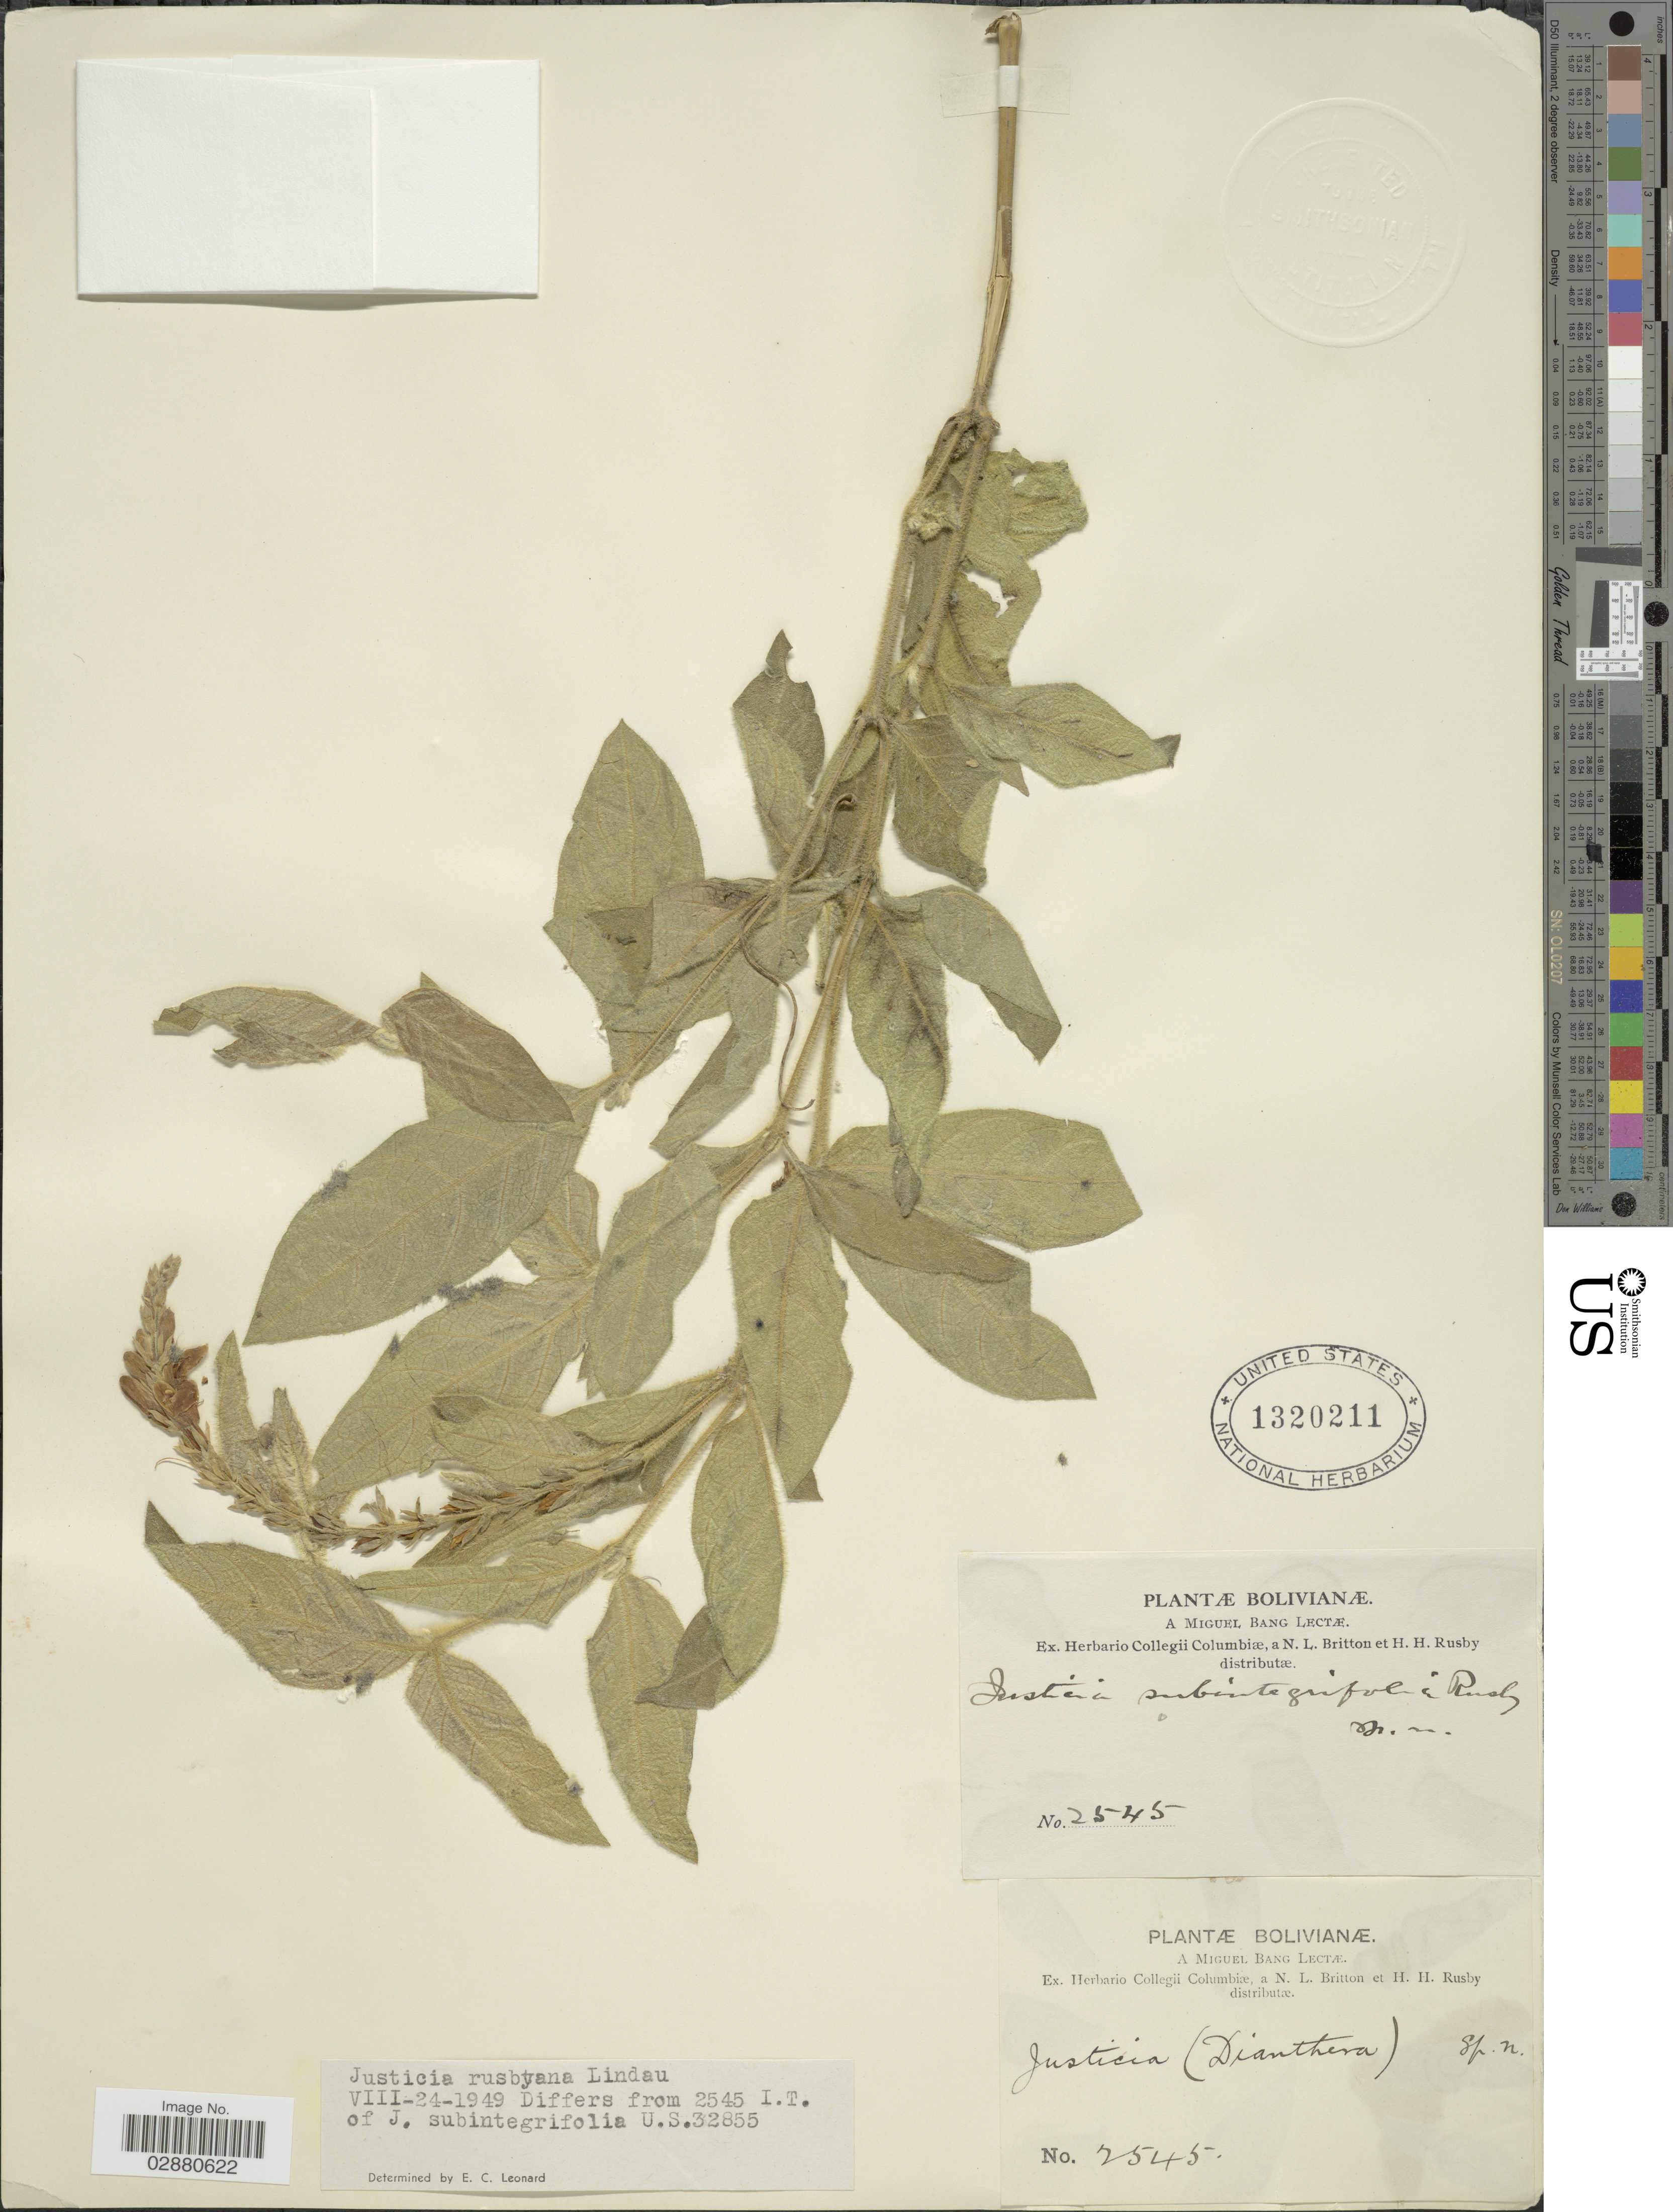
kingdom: Plantae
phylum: Tracheophyta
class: Magnoliopsida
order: Lamiales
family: Acanthaceae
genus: Justicia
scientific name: Justicia rusbyana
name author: Lindau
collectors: M. Bang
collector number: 2545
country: Bolivia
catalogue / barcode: US 1320211